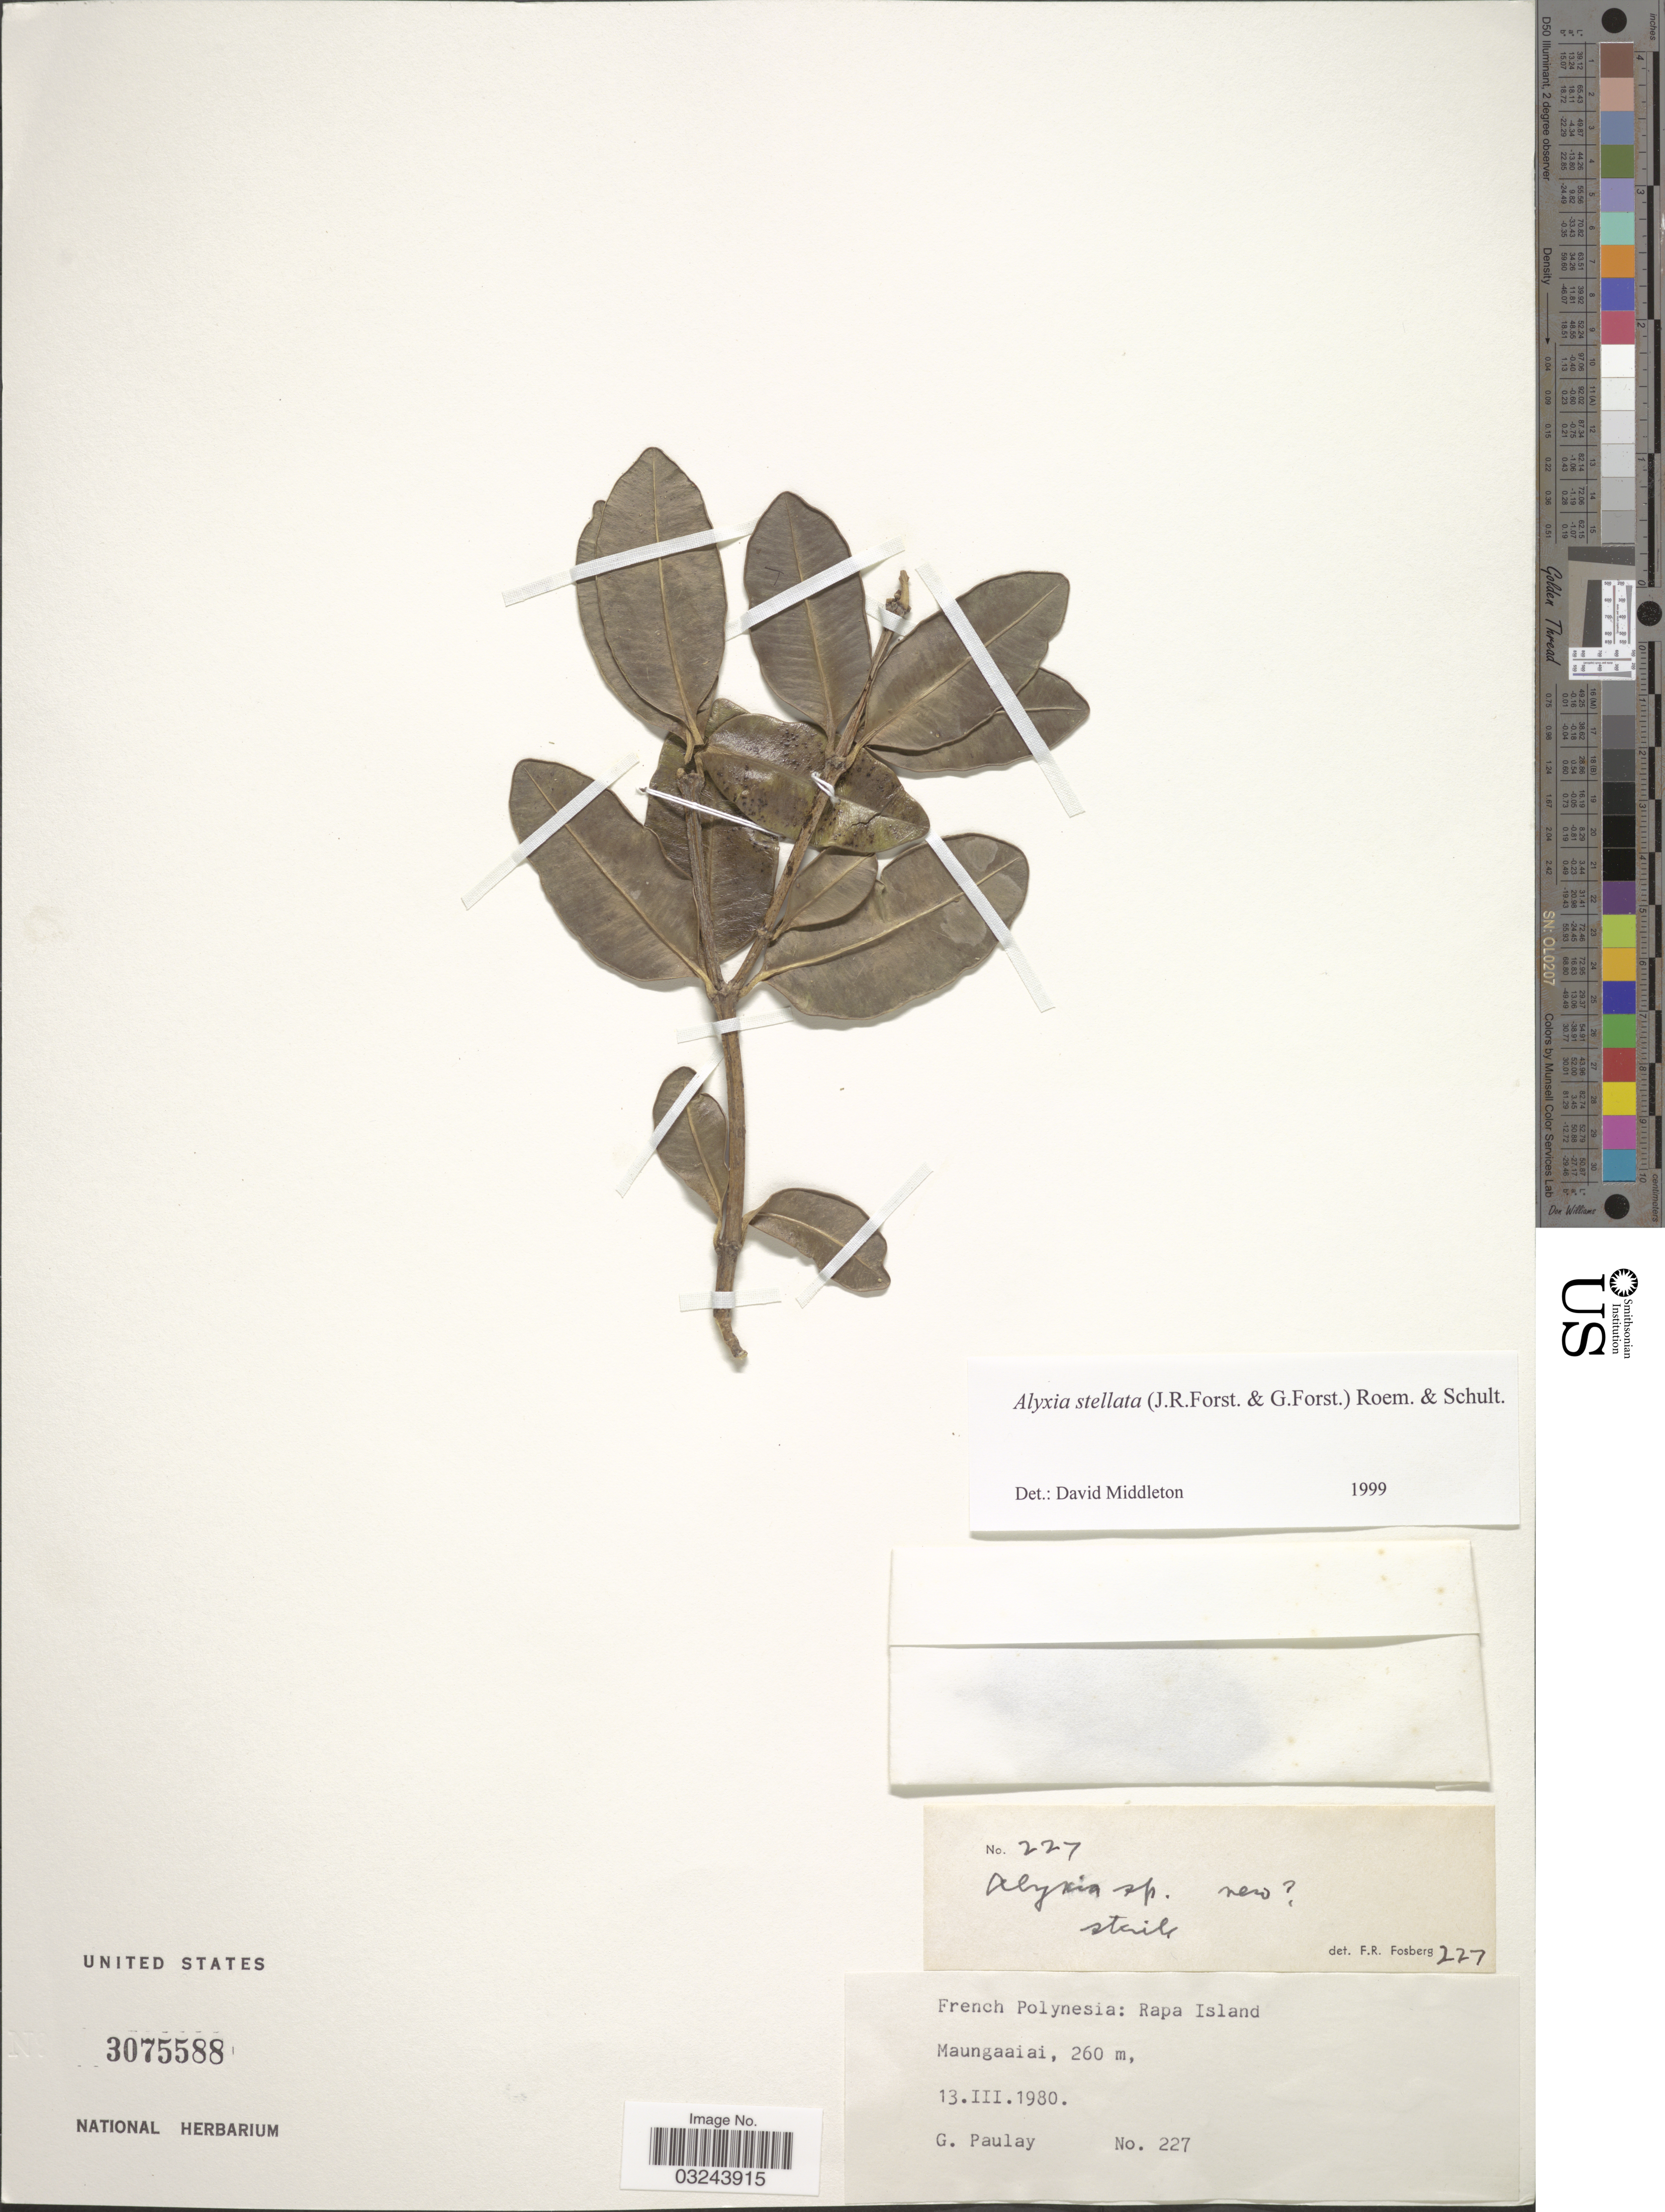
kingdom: Plantae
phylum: Tracheophyta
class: Magnoliopsida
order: Gentianales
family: Apocynaceae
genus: Alyxia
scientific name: Alyxia stellata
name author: (J.R. Forst. & G. Forst.) Roem. & Schult.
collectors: G. Paulay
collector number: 227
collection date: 1980-03-13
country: French Polynesia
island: Rapa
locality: Rapa Island. Maungaaiai.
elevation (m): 260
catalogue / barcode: US 3075588